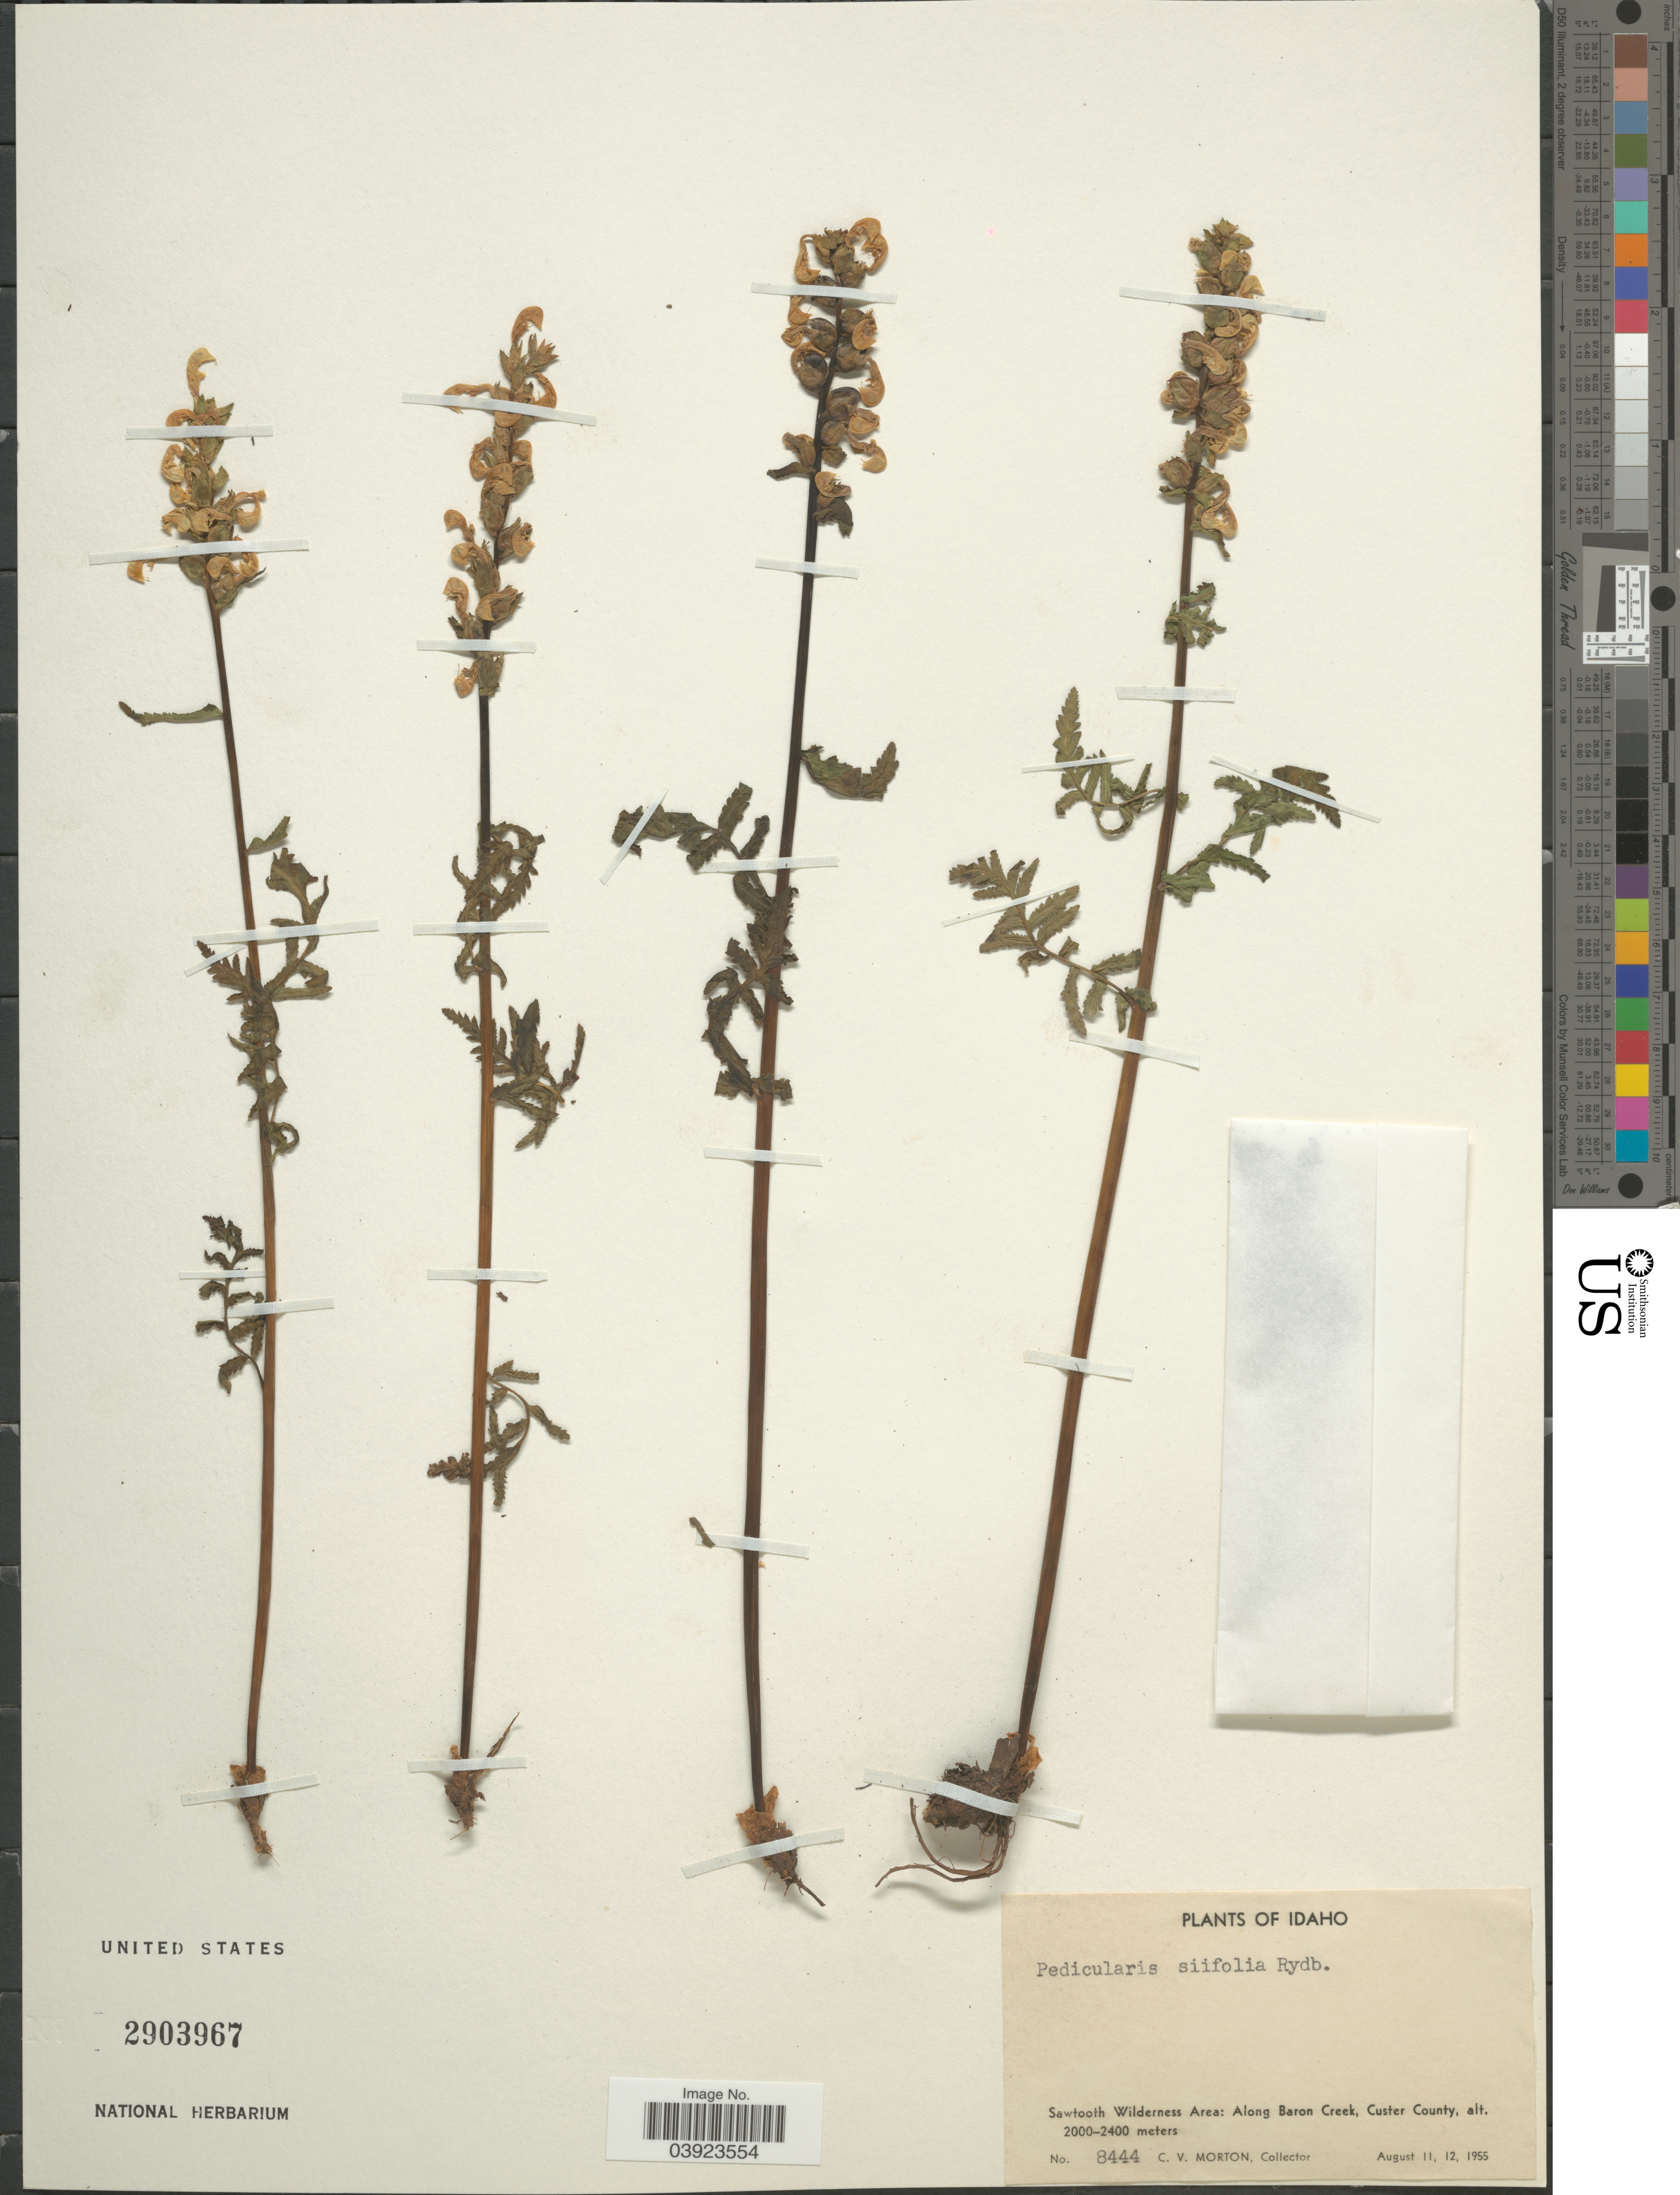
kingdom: Plantae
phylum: Tracheophyta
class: Magnoliopsida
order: Lamiales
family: Orobanchaceae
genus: Pedicularis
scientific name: Pedicularis siifolia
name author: Rydb.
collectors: C. V. Morton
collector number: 8444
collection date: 1955-08-11/1955-08-12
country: United States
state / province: Idaho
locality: Sawtooth Wilderness Area: Along Baron Creek, Custer County.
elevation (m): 2000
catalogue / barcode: US 2903967